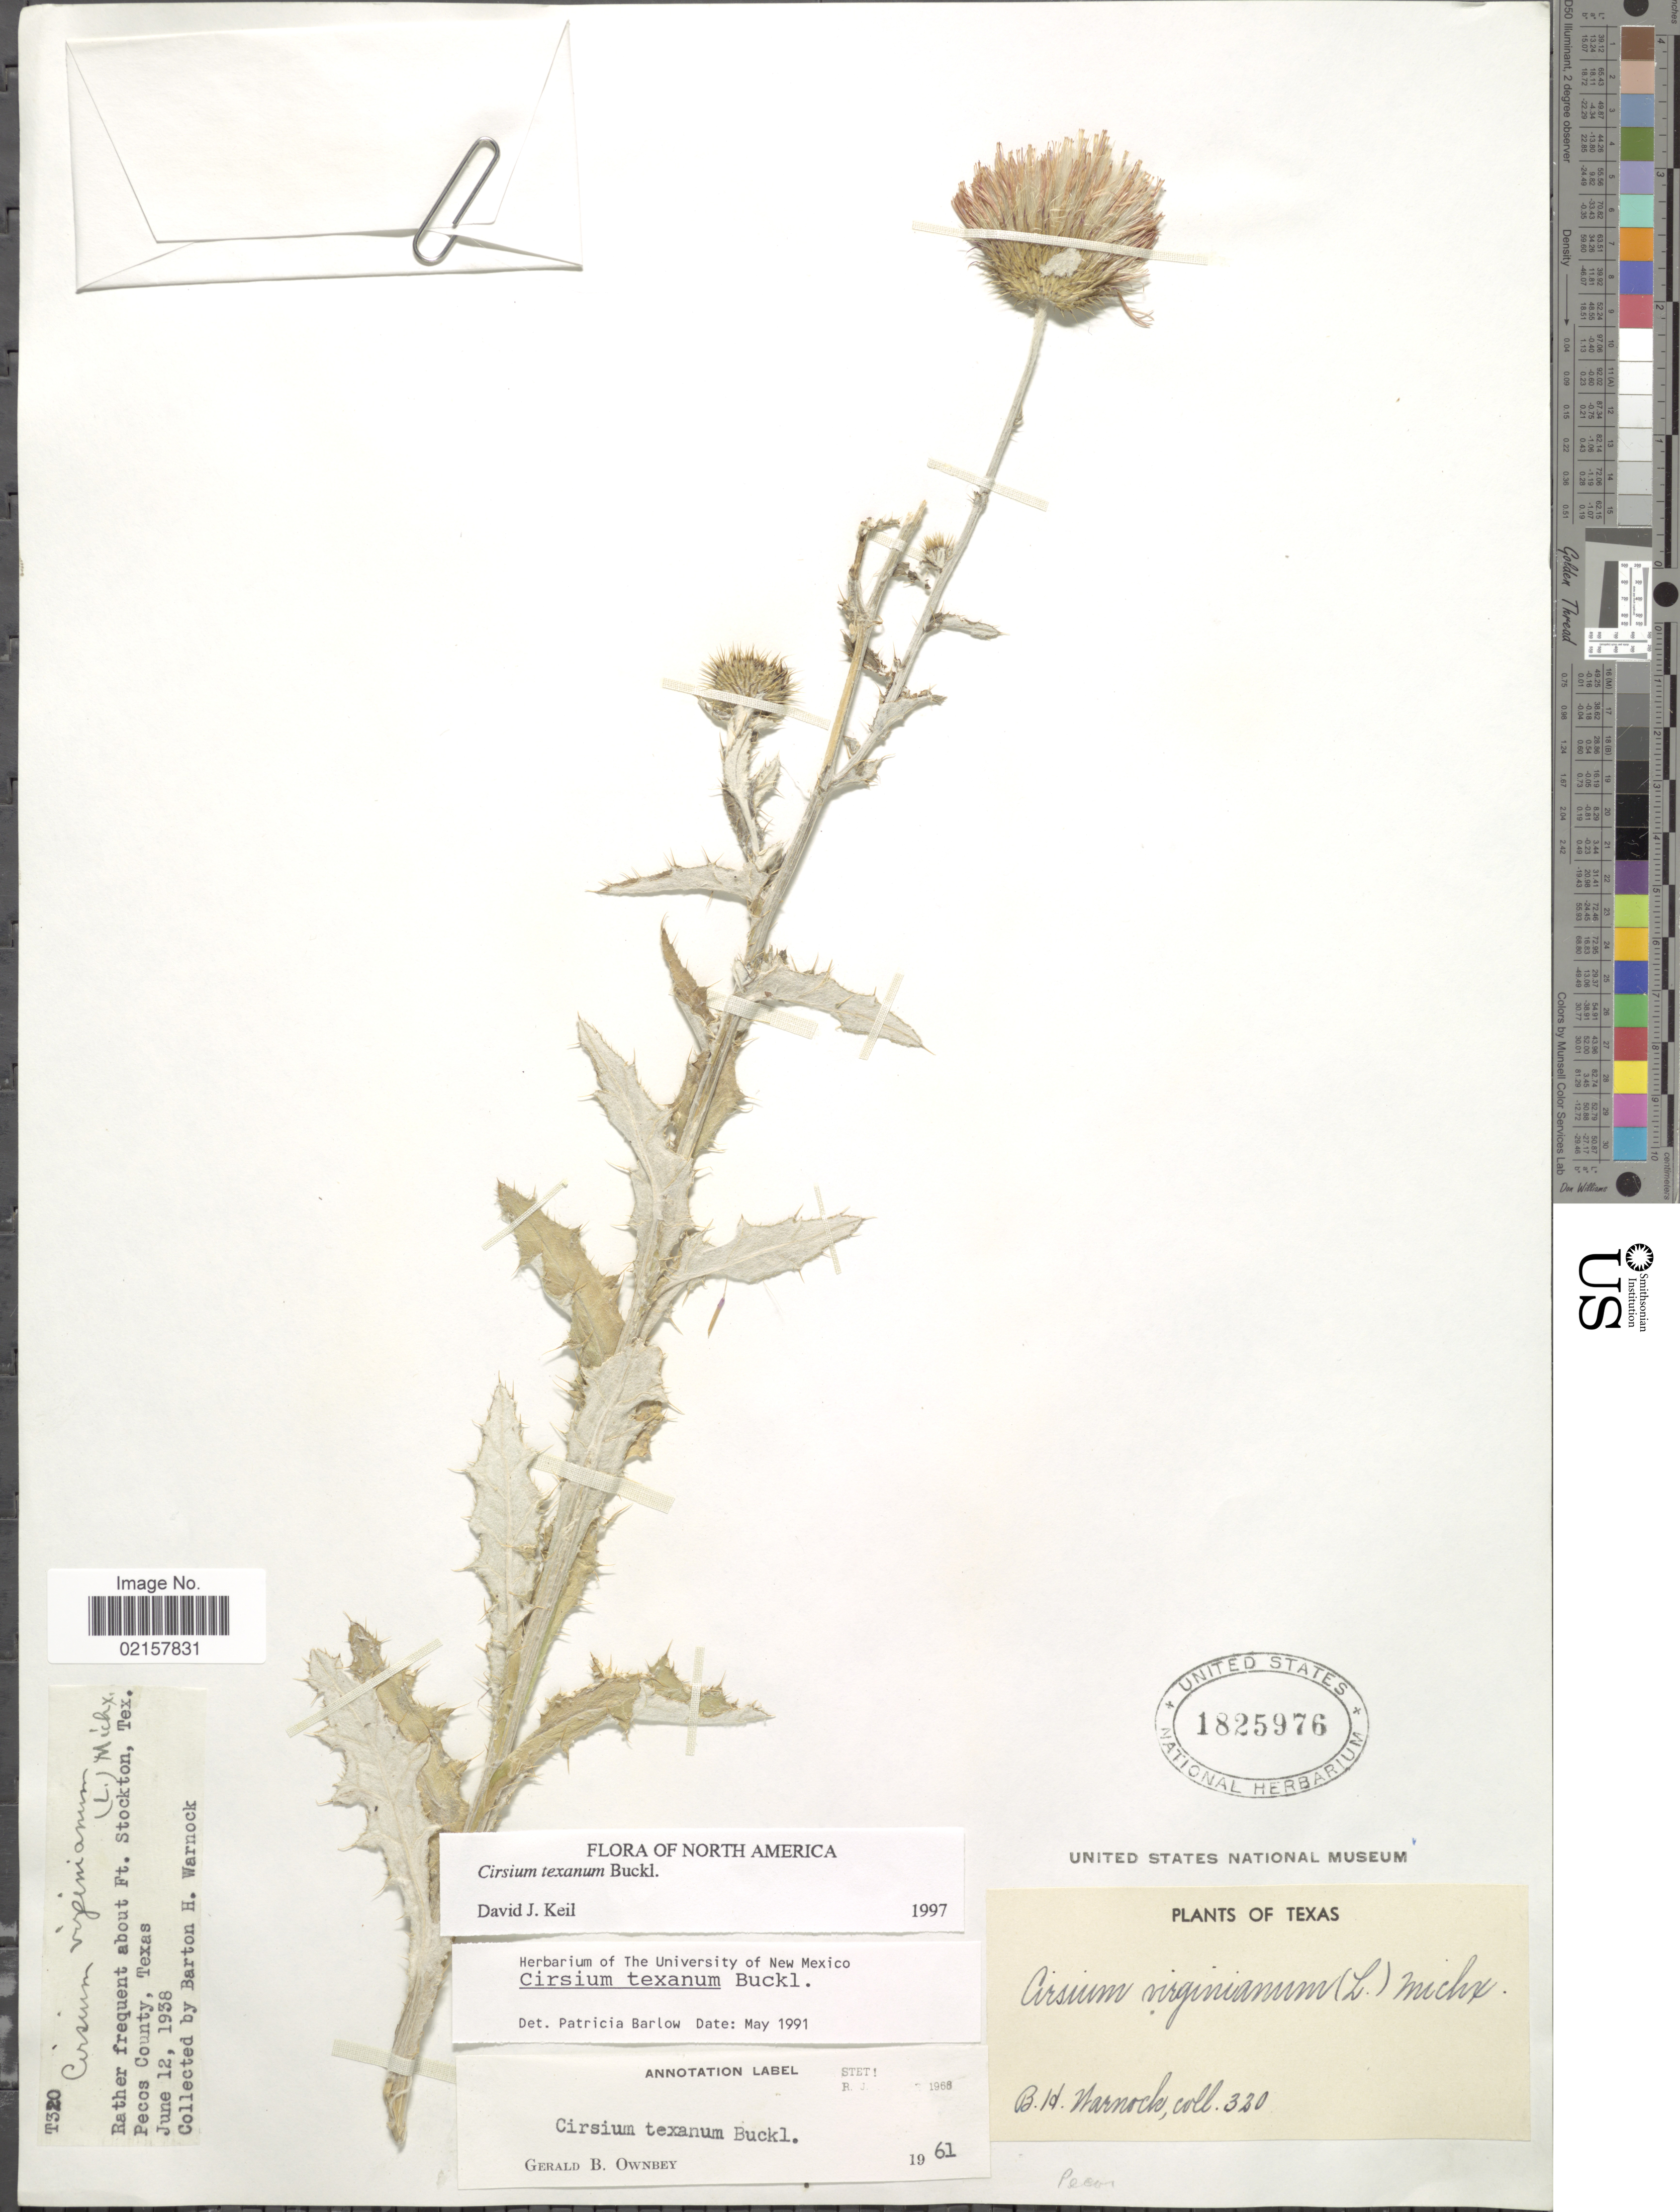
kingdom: Plantae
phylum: Tracheophyta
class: Magnoliopsida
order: Asterales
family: Asteraceae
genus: Cirsium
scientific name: Cirsium texanum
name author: Buckley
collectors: B. H. Warnock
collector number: T320*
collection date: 1938-06-12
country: United States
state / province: Texas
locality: About Ft. Stockton, Pecos County.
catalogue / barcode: US 1825976